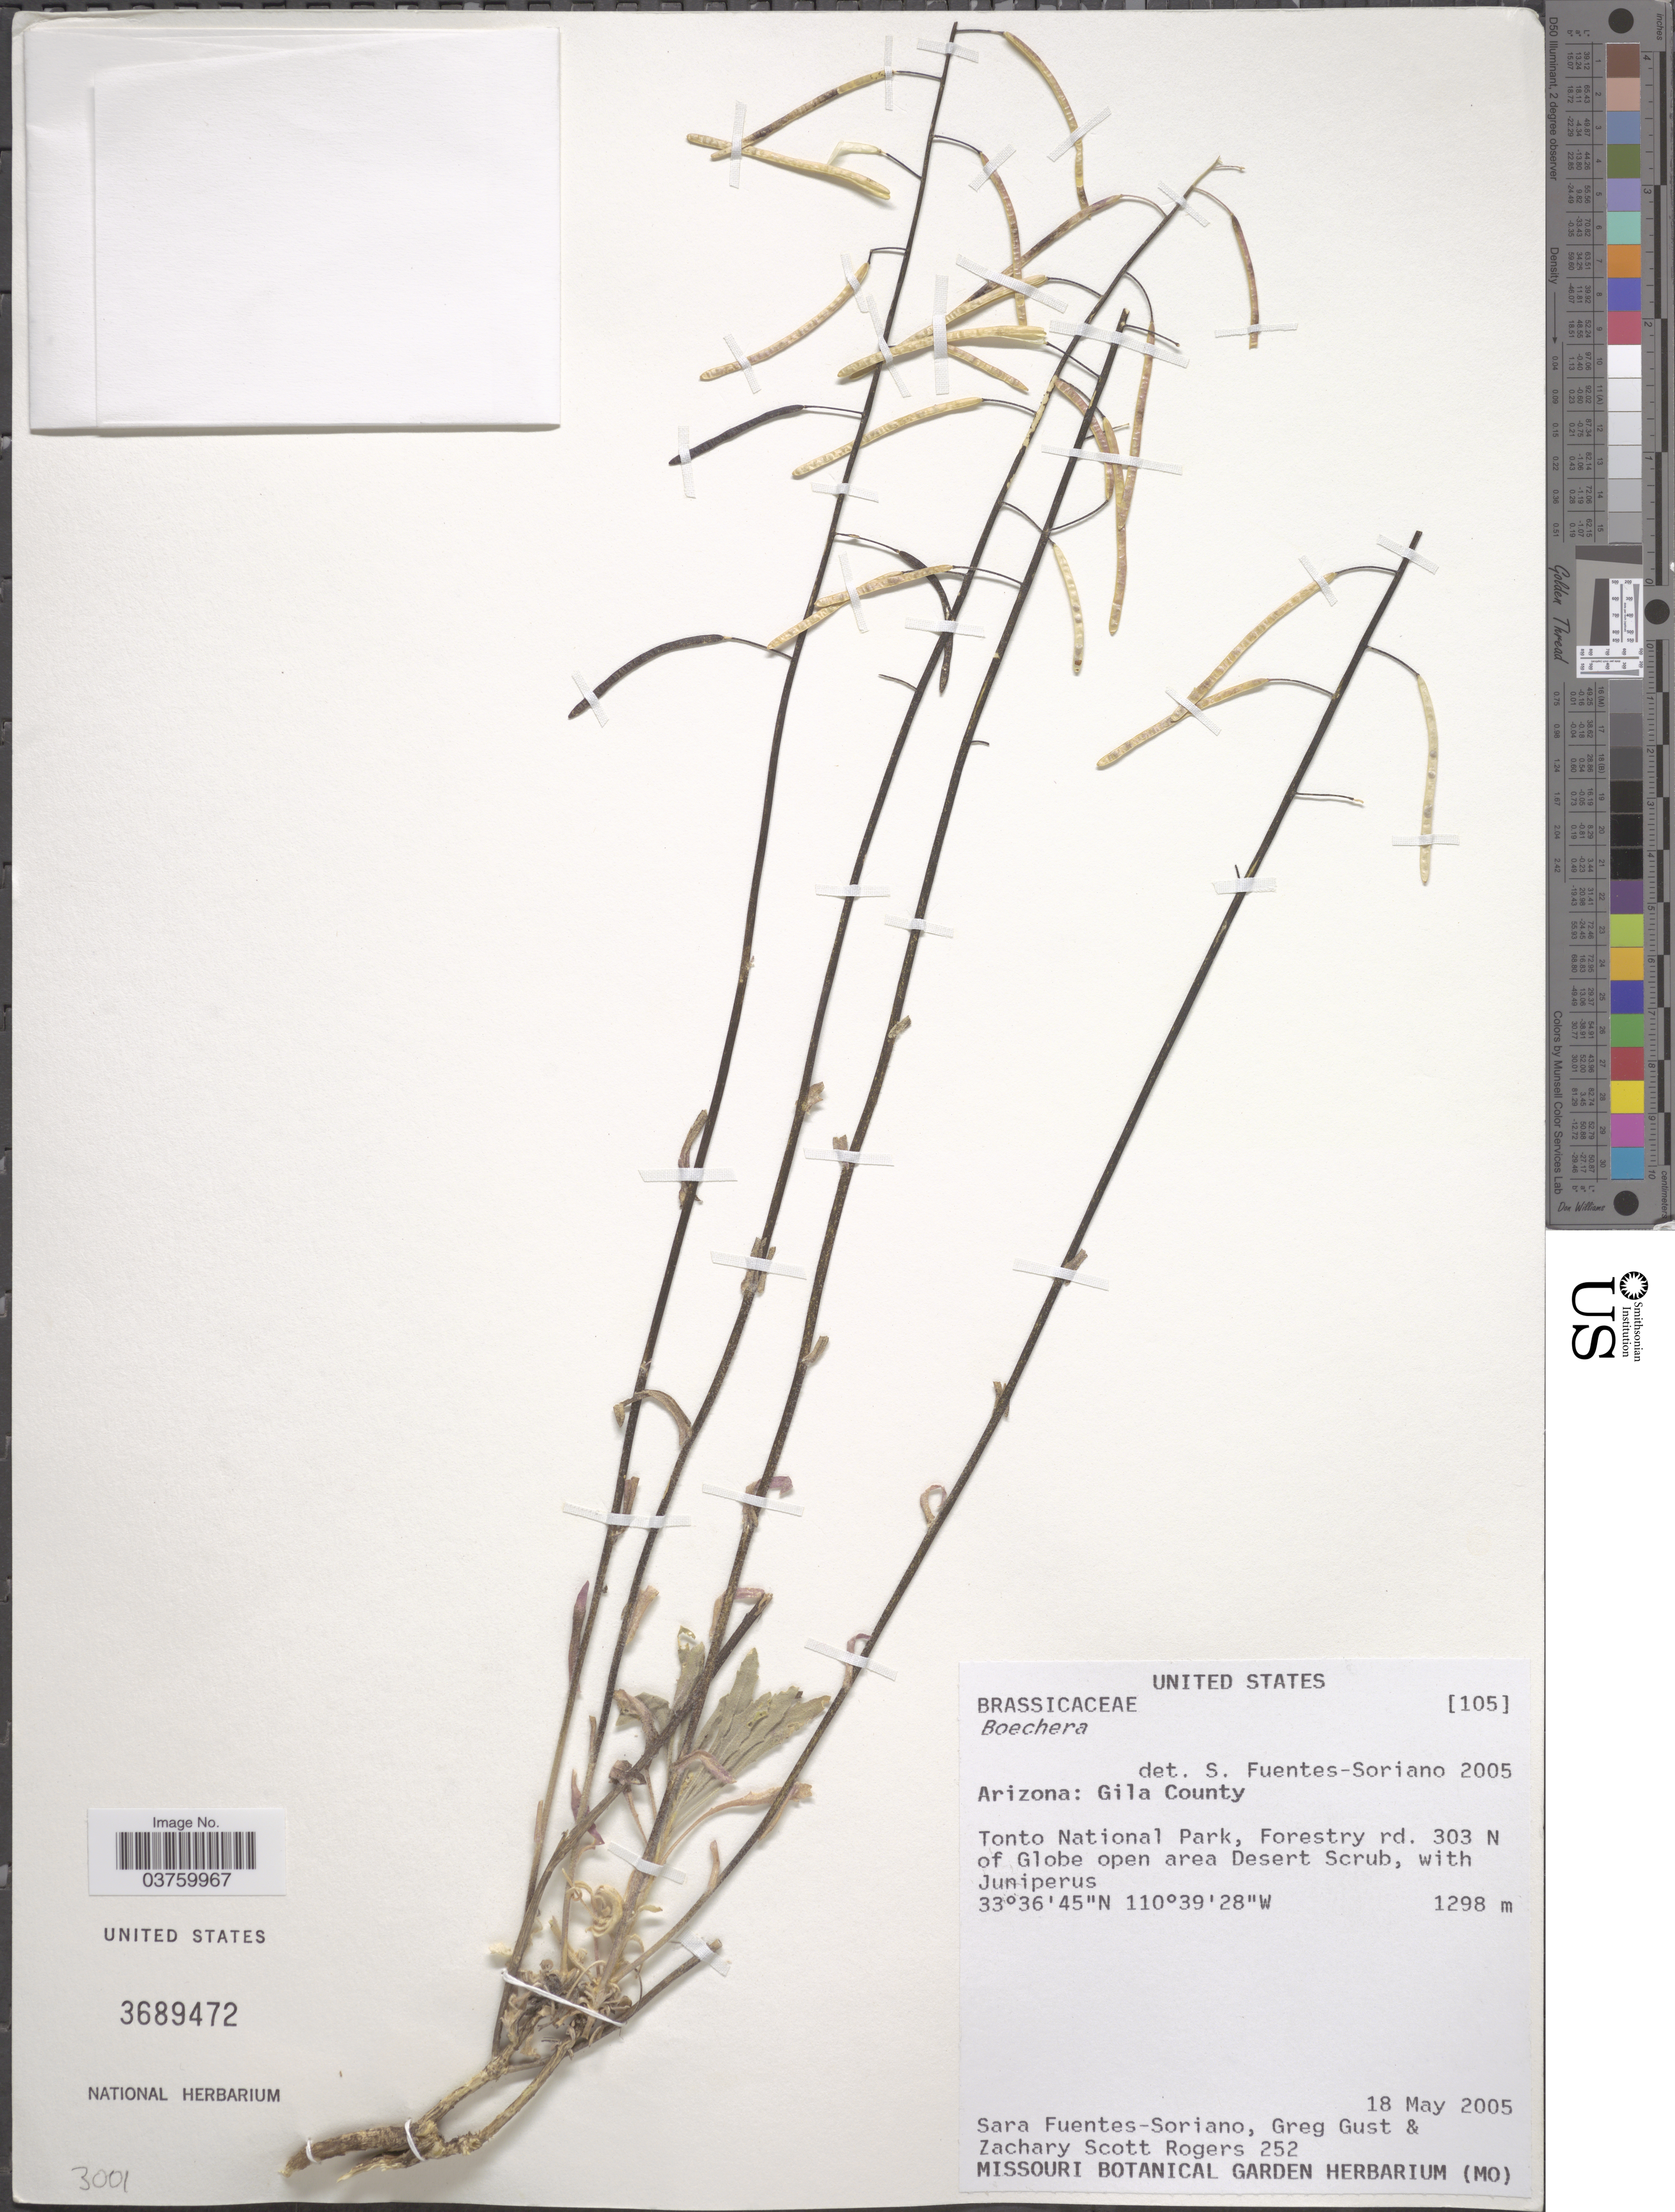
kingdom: Plantae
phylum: Tracheophyta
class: Magnoliopsida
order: Brassicales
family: Brassicaceae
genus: Boechera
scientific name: Boechera sp.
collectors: S. Fuentes-Soriano, G. Gust & Z. S. Rogers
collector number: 252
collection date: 2005-05-18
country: United States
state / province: Arizona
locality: Gila County. Tonto National Park, Forestry rd. 303 N of Globe open area Desert Scrub, with Junipers.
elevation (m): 1298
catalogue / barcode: US 3689472